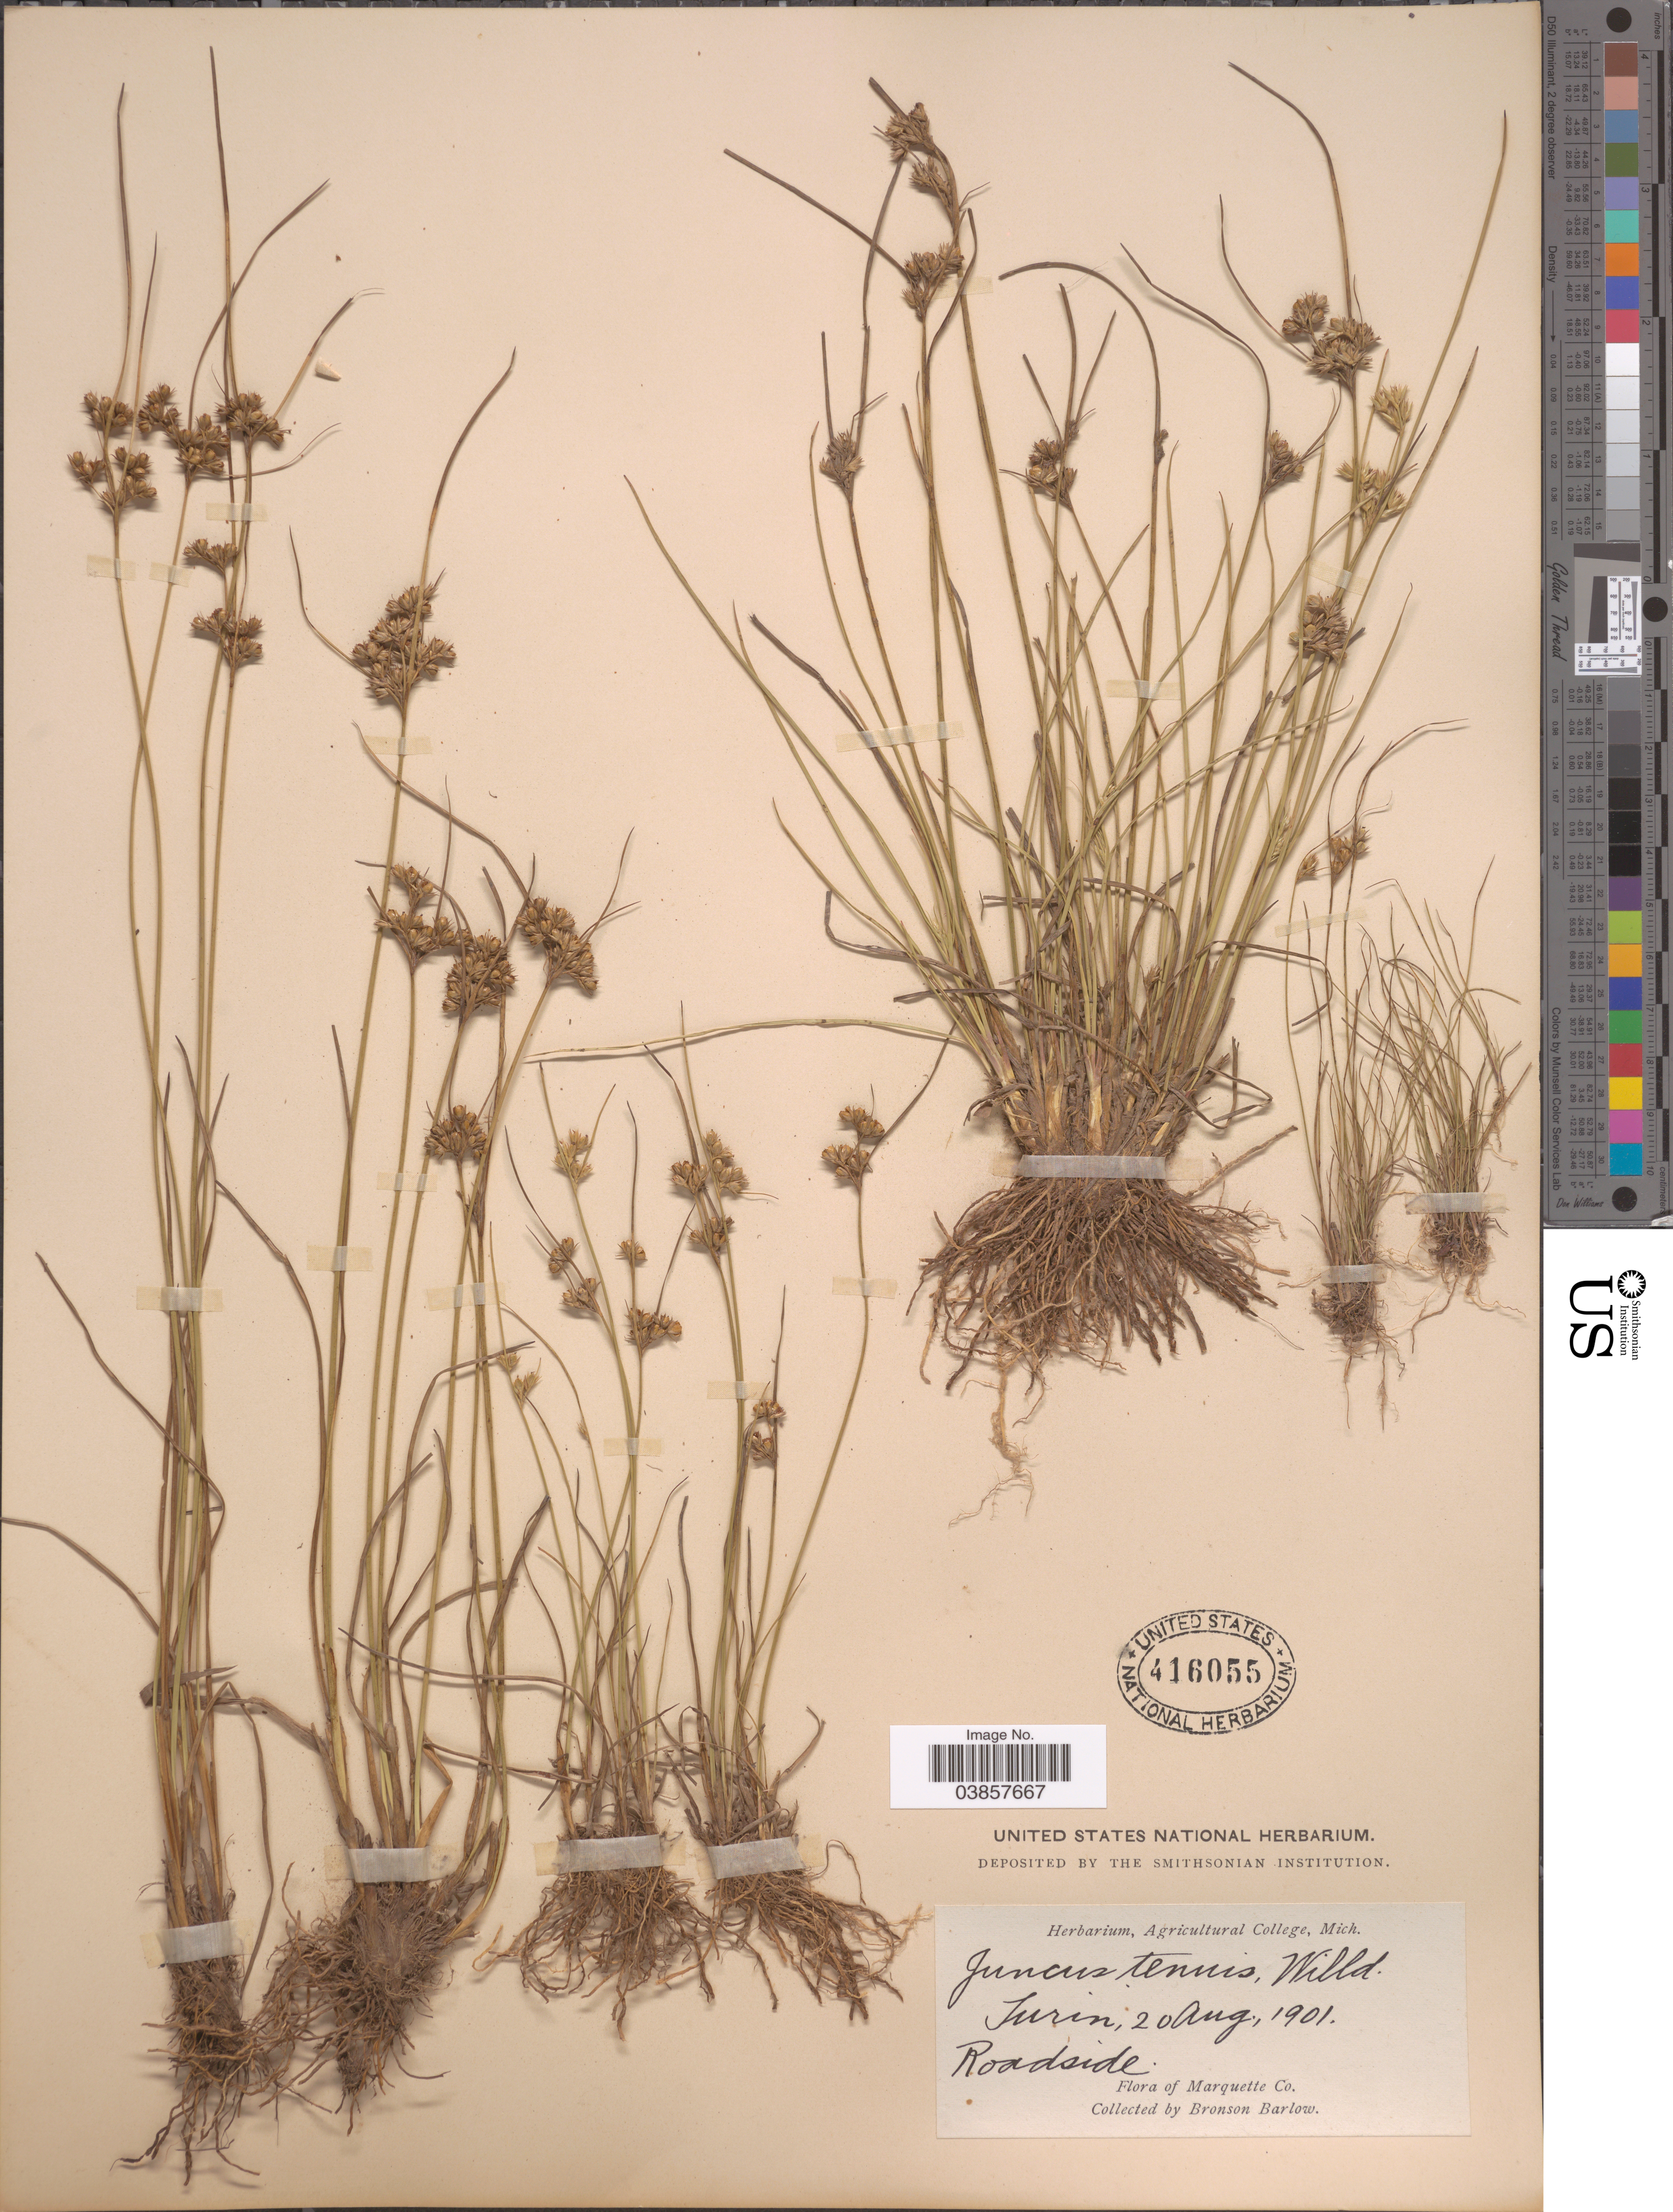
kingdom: Plantae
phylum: Tracheophyta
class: Liliopsida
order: Poales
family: Juncaceae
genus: Juncus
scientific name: Juncus tenuis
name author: Willd.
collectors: Barlow, B.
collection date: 1901-08-20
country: United States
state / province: Michigan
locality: Turin, Roadside. Marquette Co.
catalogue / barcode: US 416055